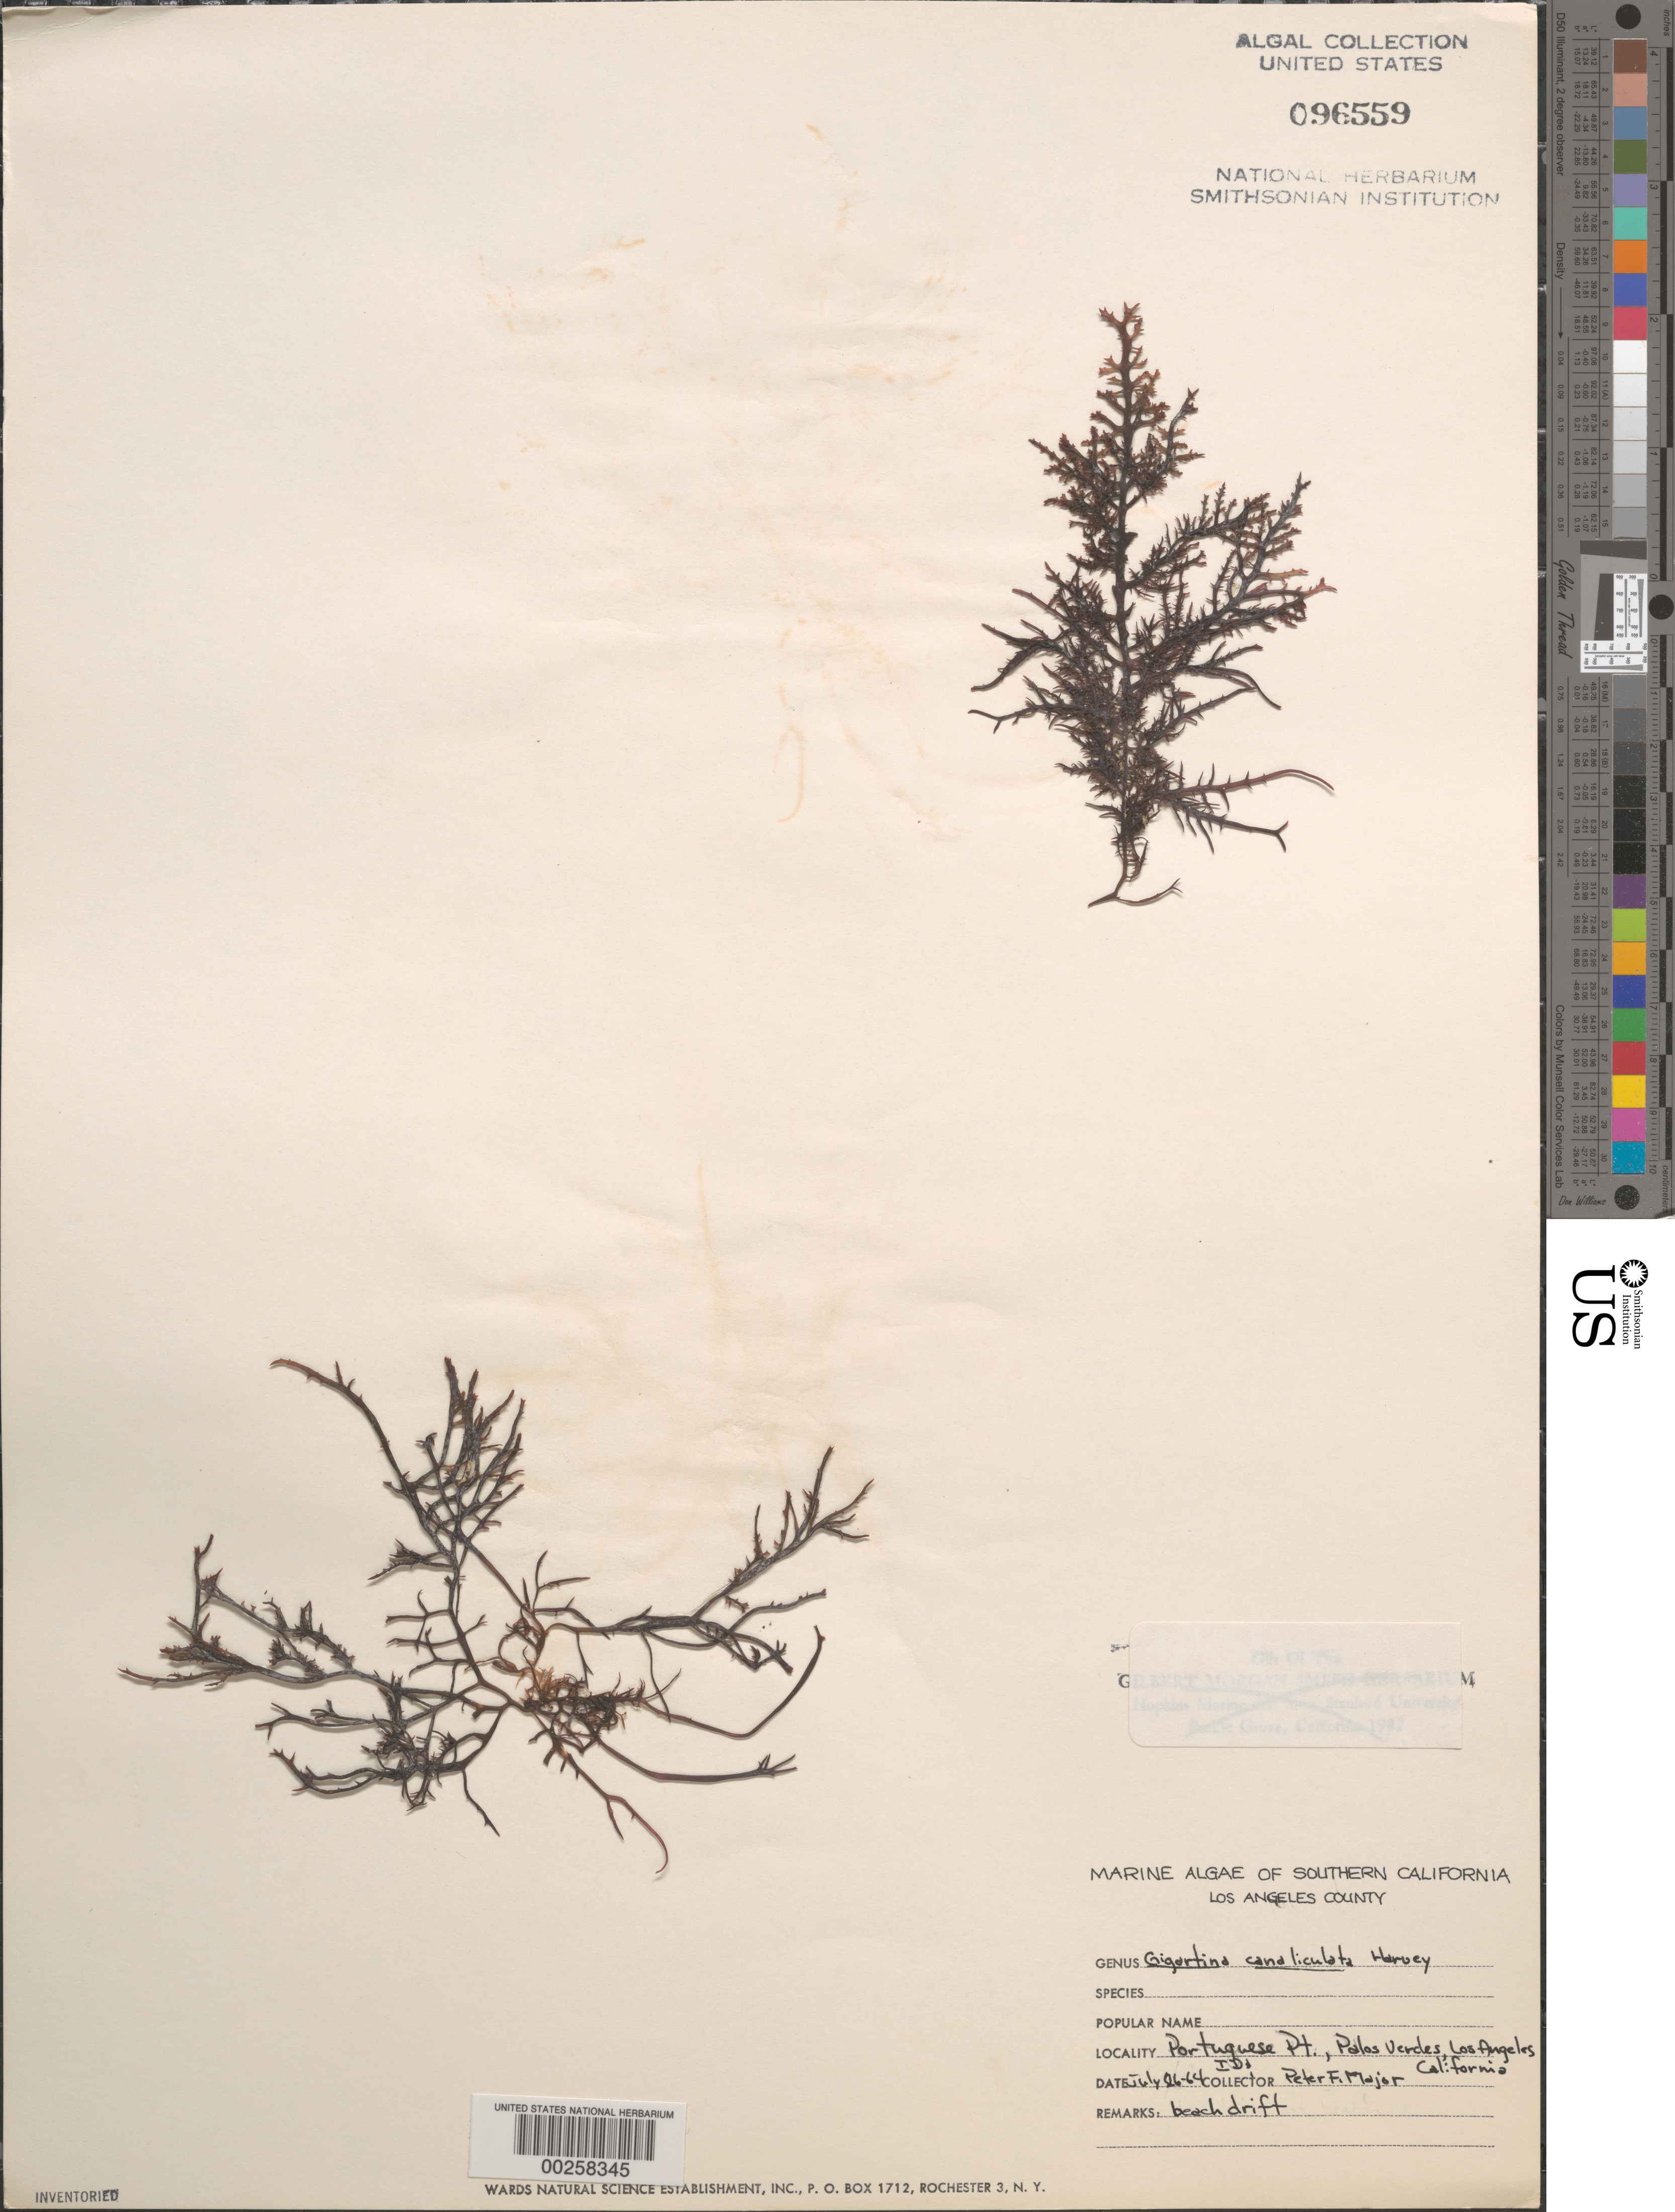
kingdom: Plantae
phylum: Rhodophyta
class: Florideophyceae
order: Gigartinales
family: Gigartinaceae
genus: Chondracanthus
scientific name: Chondracanthus canaliculatus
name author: (Harv.) Guiry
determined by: Algae name updating Project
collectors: P. Major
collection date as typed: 26 Jul 1964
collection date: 1964-07-26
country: United States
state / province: California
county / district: Los Angeles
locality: Portuguese Point, Palos Verdes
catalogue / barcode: US 96559